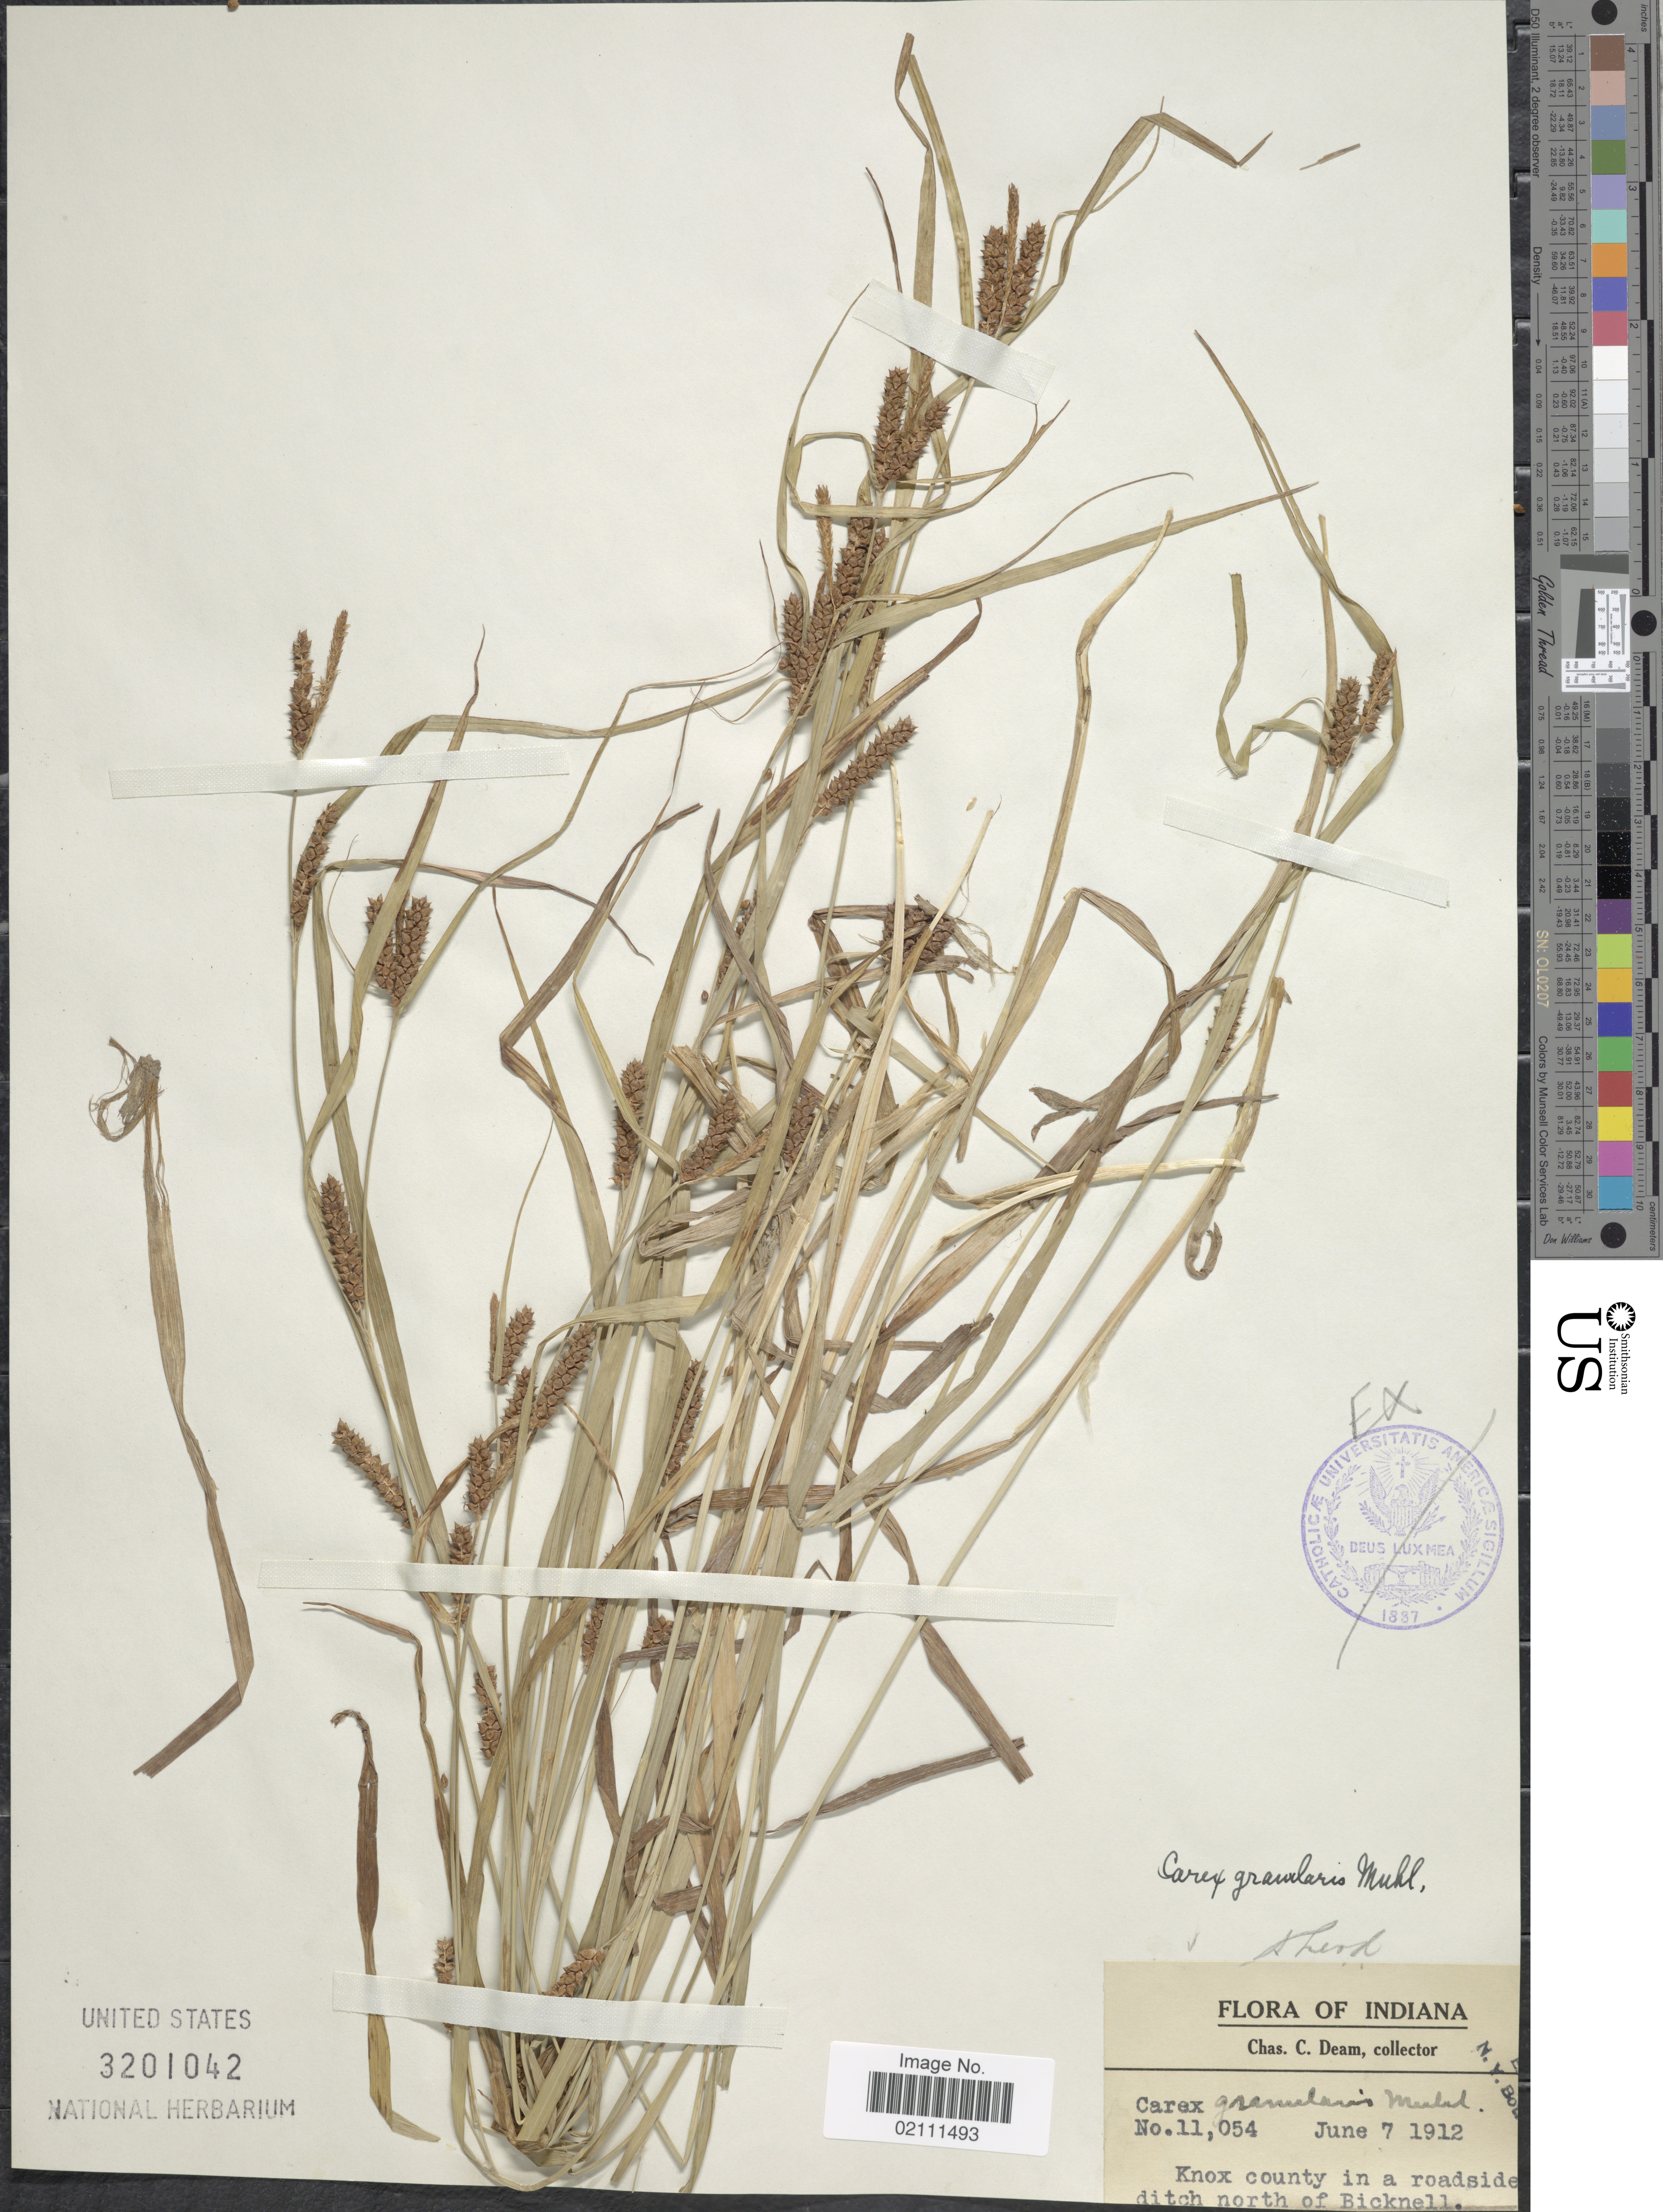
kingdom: Plantae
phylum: Tracheophyta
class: Liliopsida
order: Poales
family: Cyperaceae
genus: Carex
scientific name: Carex granularis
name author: Muhl. ex Willd.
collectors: C. C. Deam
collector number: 11054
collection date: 1912-06-07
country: United States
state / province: Indiana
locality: Knox county in a roadside ditch north of Bicknell.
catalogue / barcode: US 3201042